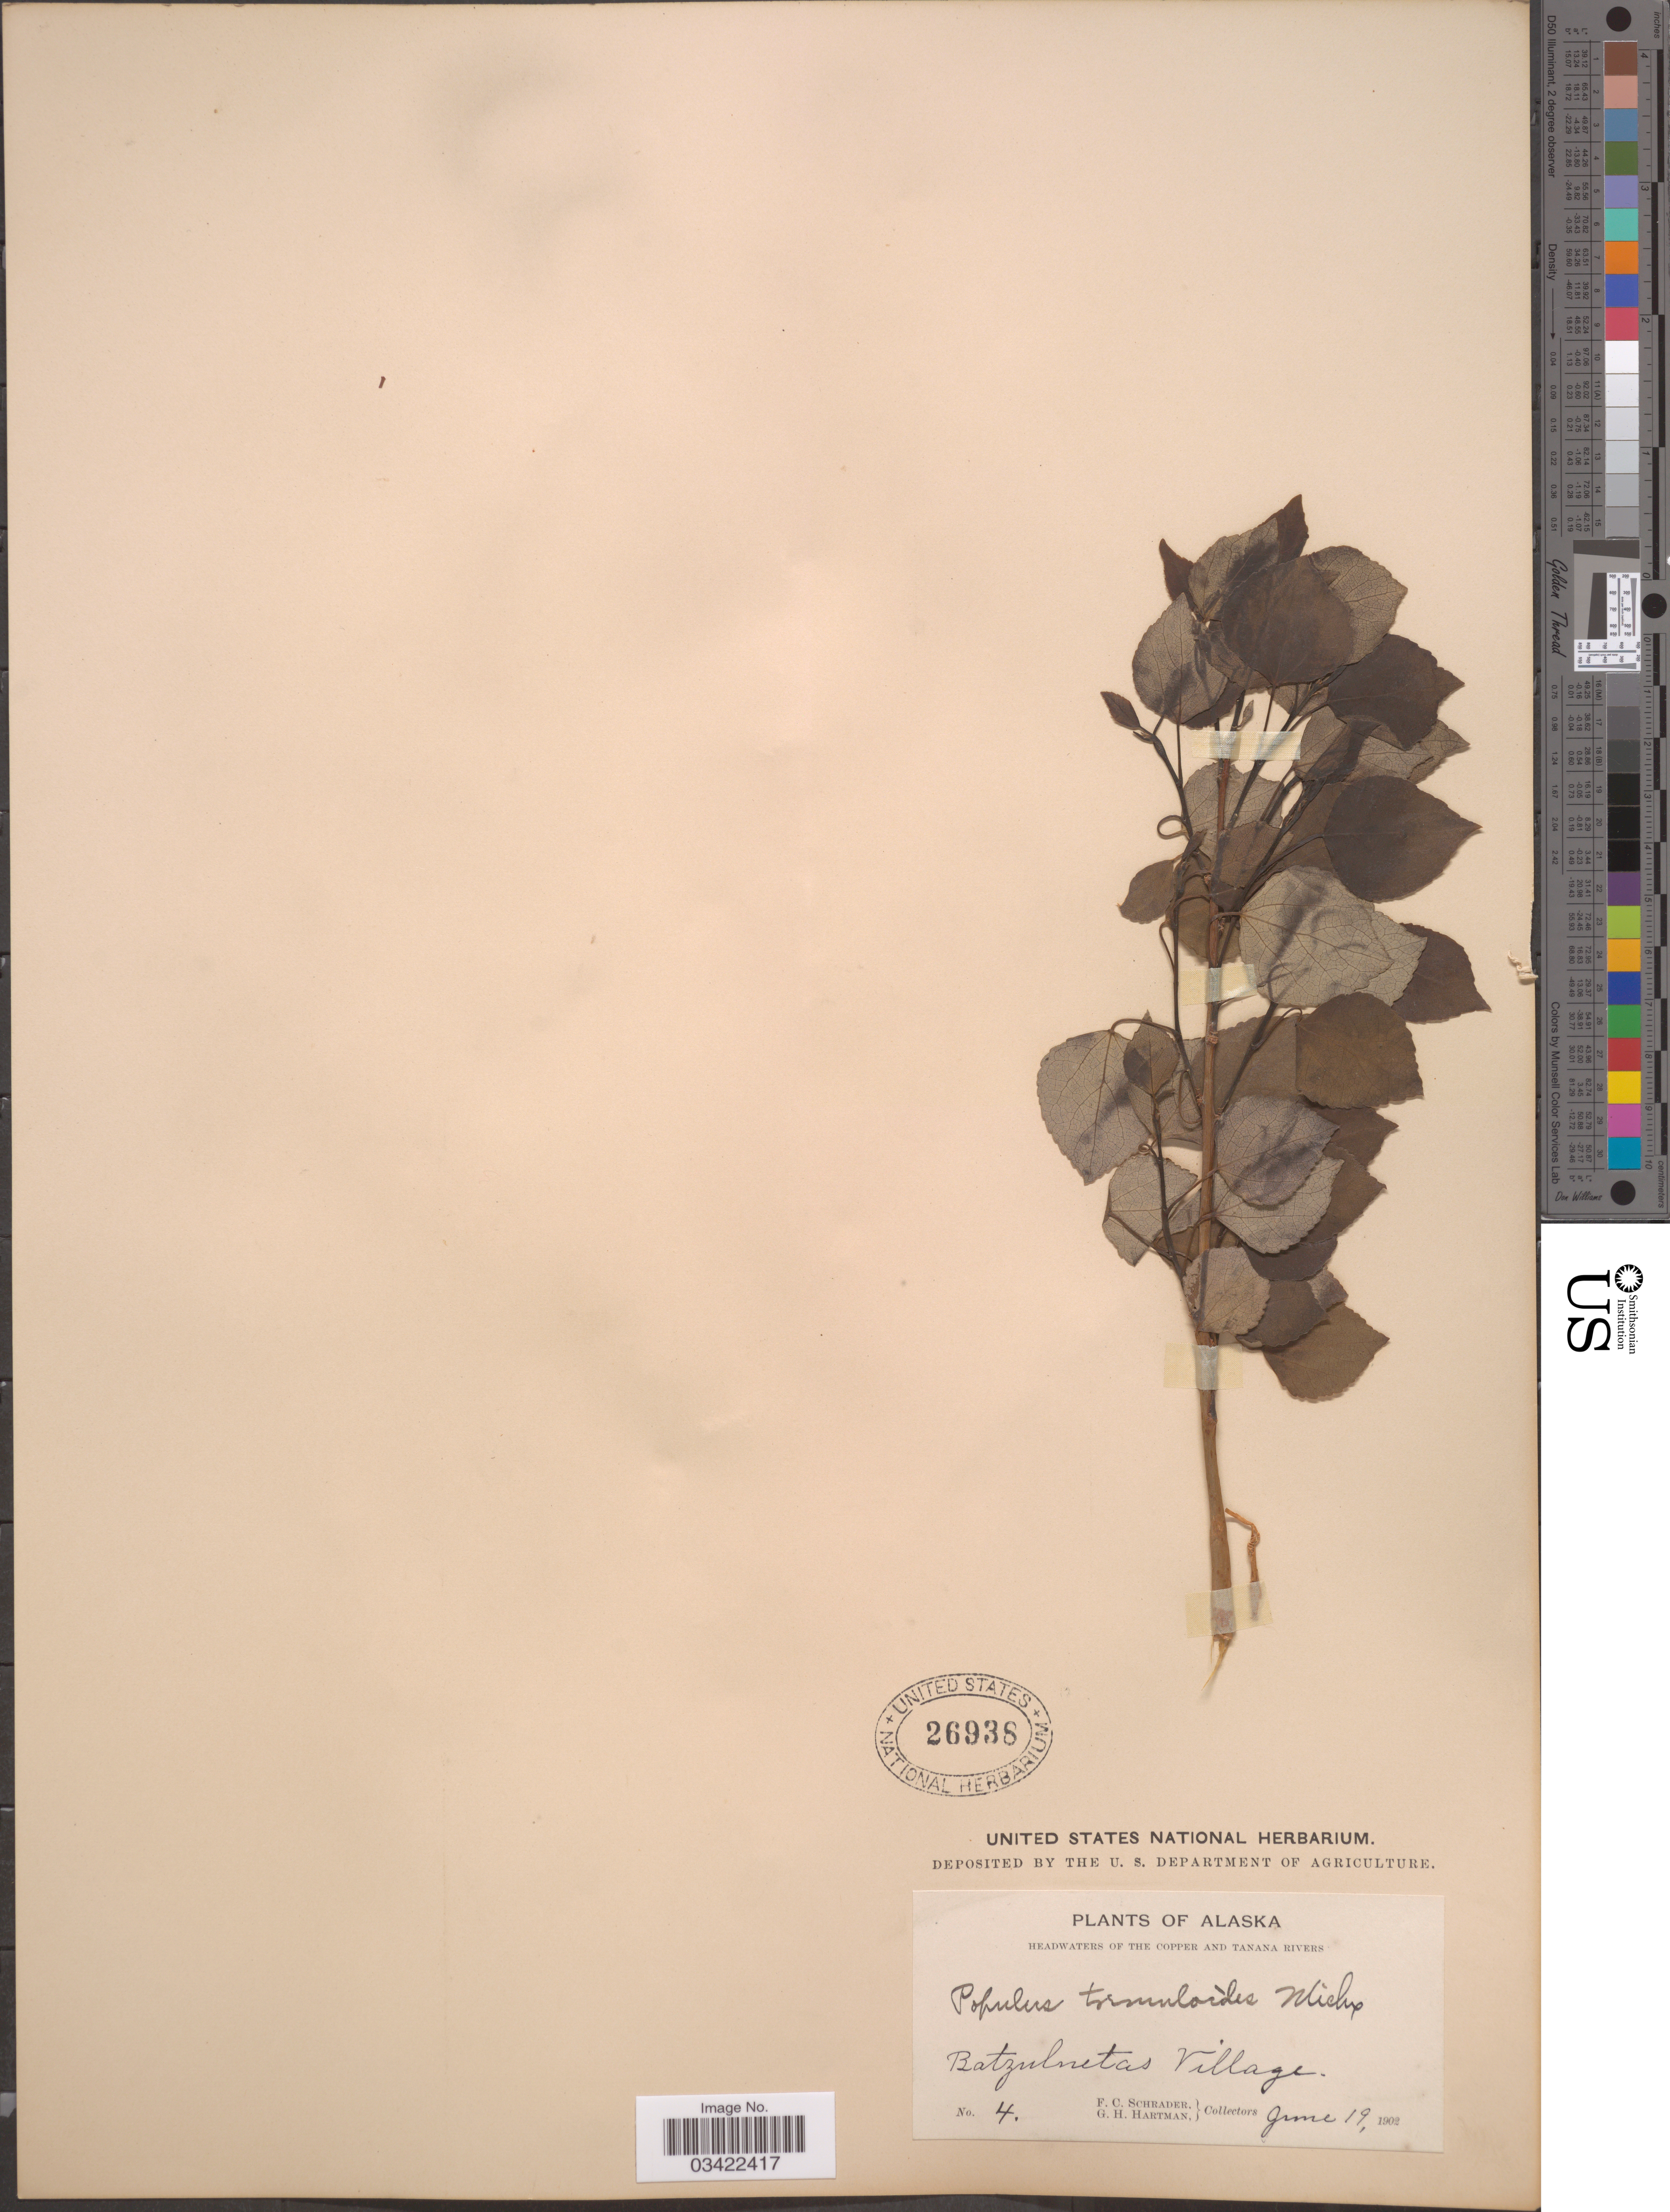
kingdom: Plantae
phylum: Tracheophyta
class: Magnoliopsida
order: Malpighiales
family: Salicaceae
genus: Populus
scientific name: Populus tremuloides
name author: Michx.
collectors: F. C. Schrader & G. H. Hartman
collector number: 4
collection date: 1902-06-19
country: United States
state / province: Alaska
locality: Headwaters of the Copper and Tanana Rivers. Batzulnetas Villages.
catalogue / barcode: US 26938